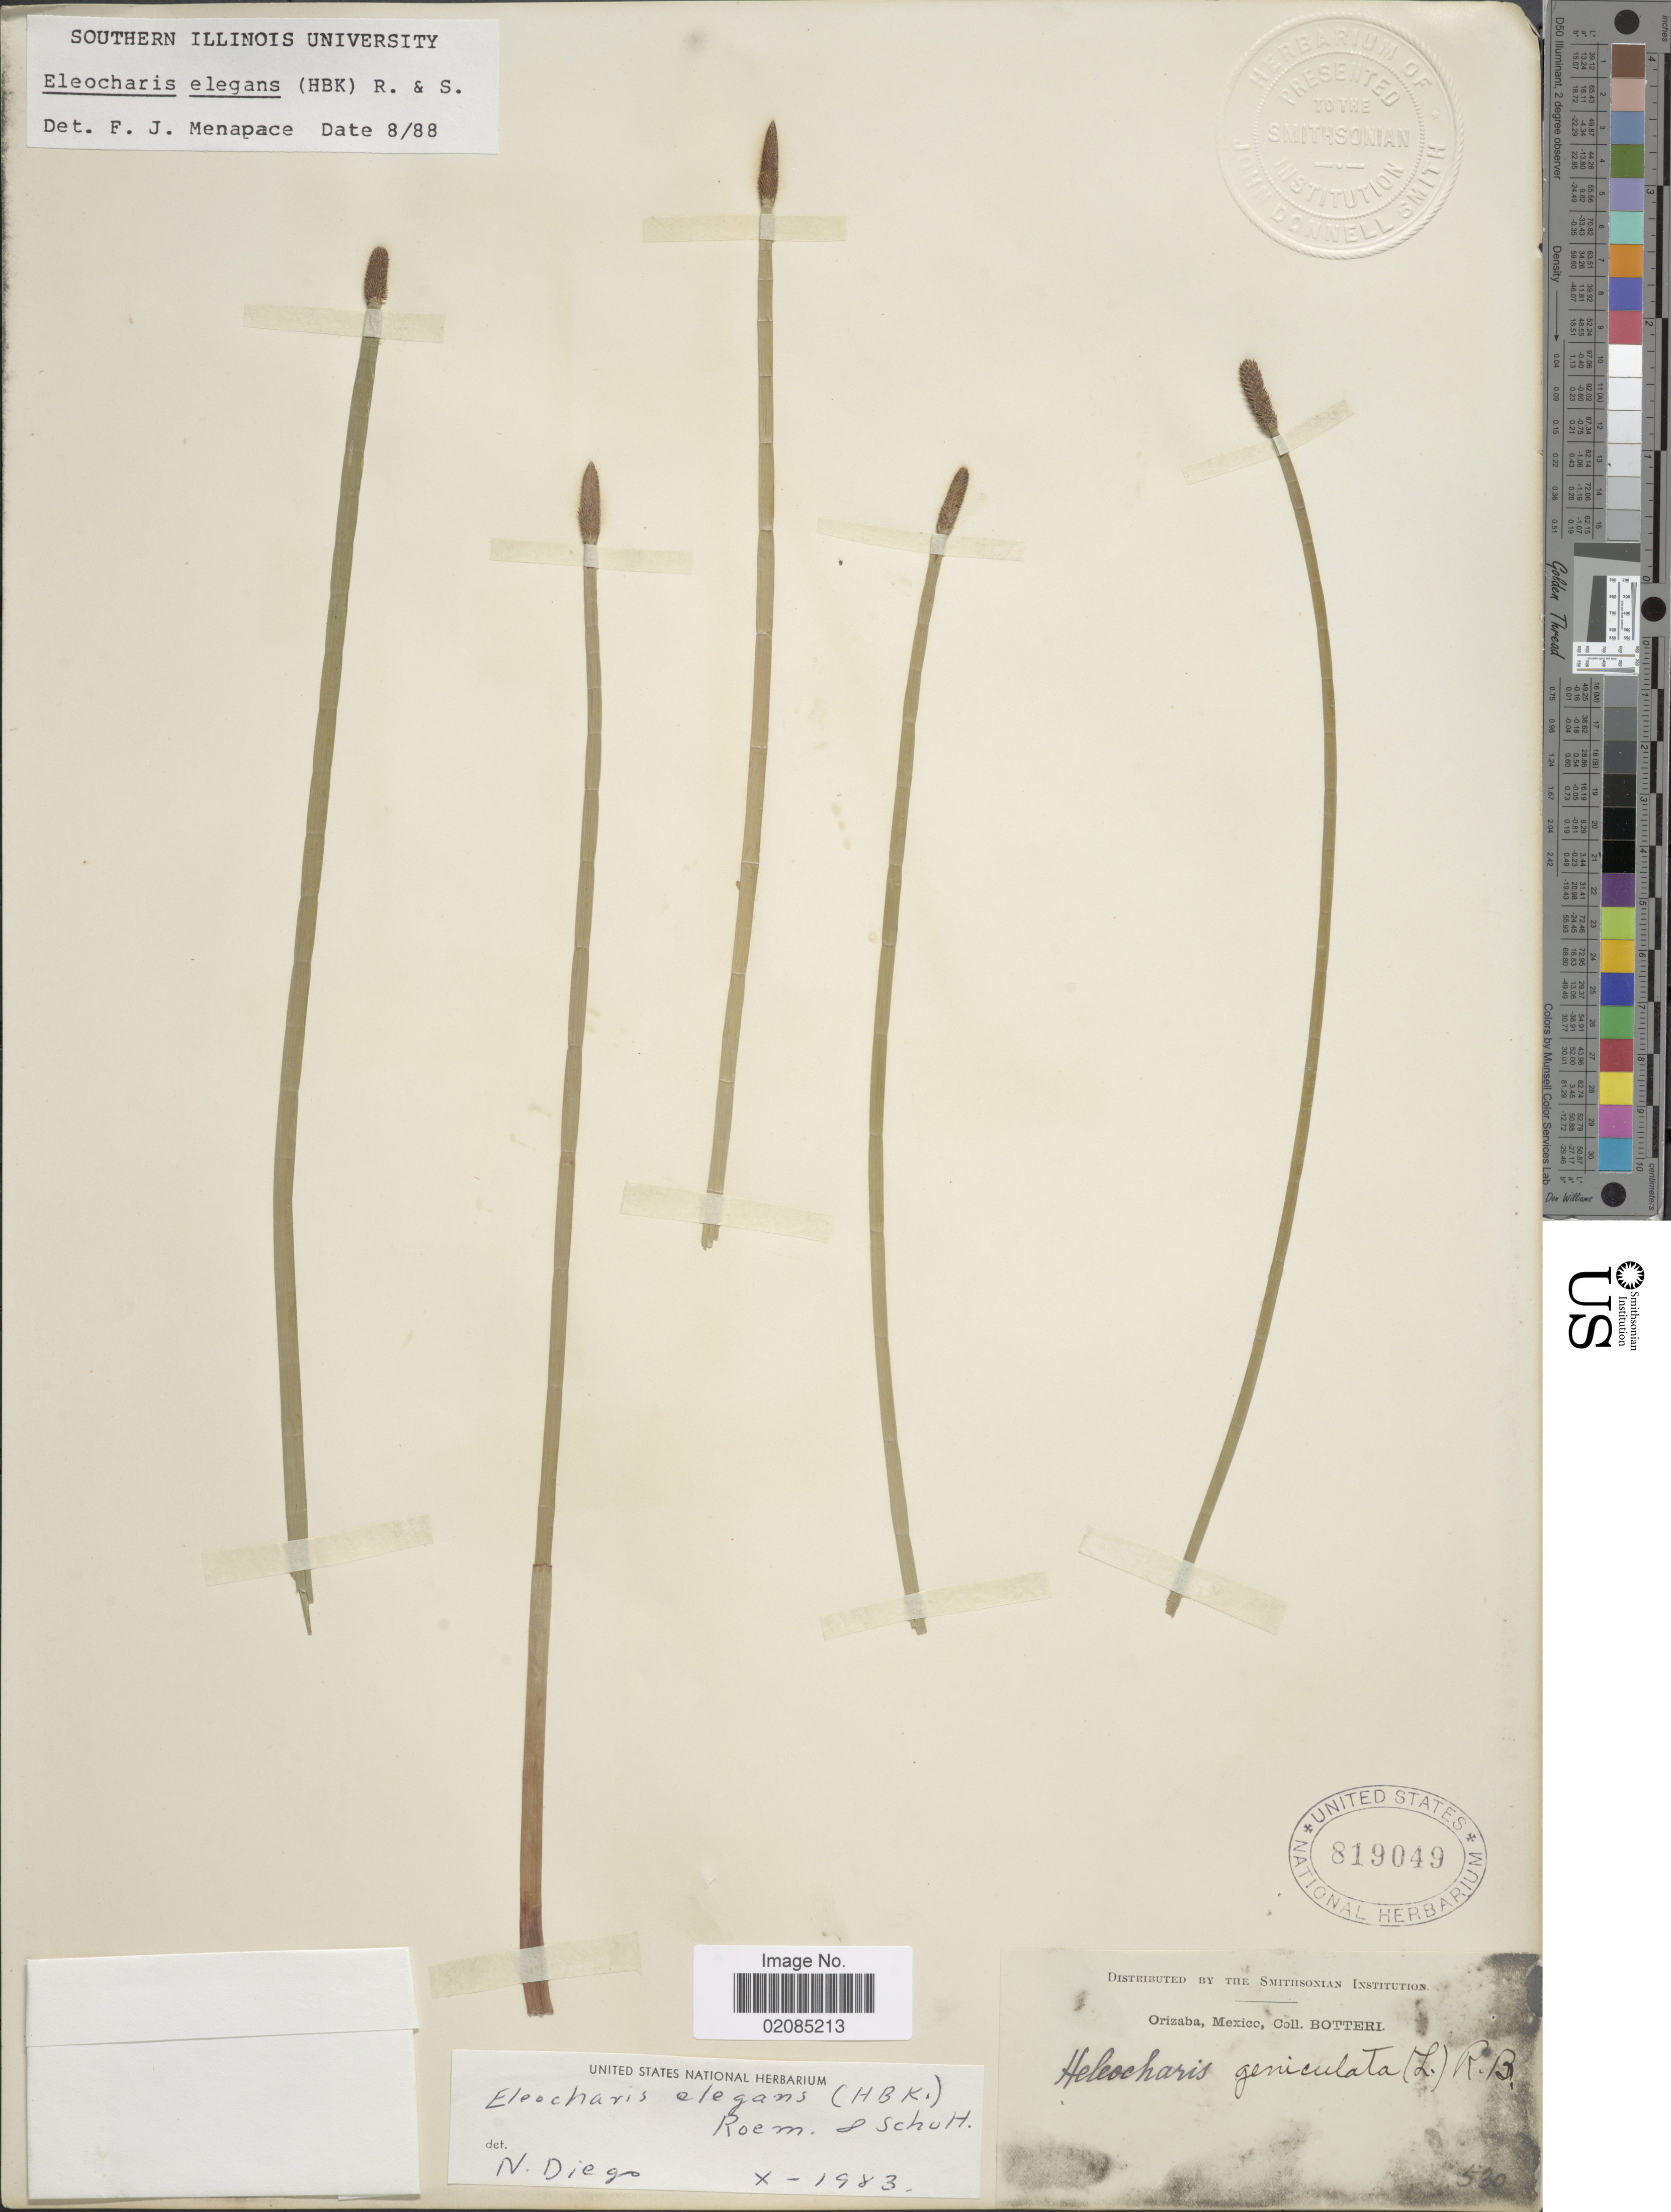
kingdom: Plantae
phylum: Tracheophyta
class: Liliopsida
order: Poales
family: Cyperaceae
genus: Eleocharis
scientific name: Eleocharis elegans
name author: (Kunth) Roem. & Schult.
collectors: -. Botteri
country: Mexico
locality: Orizaba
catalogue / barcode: US 819049